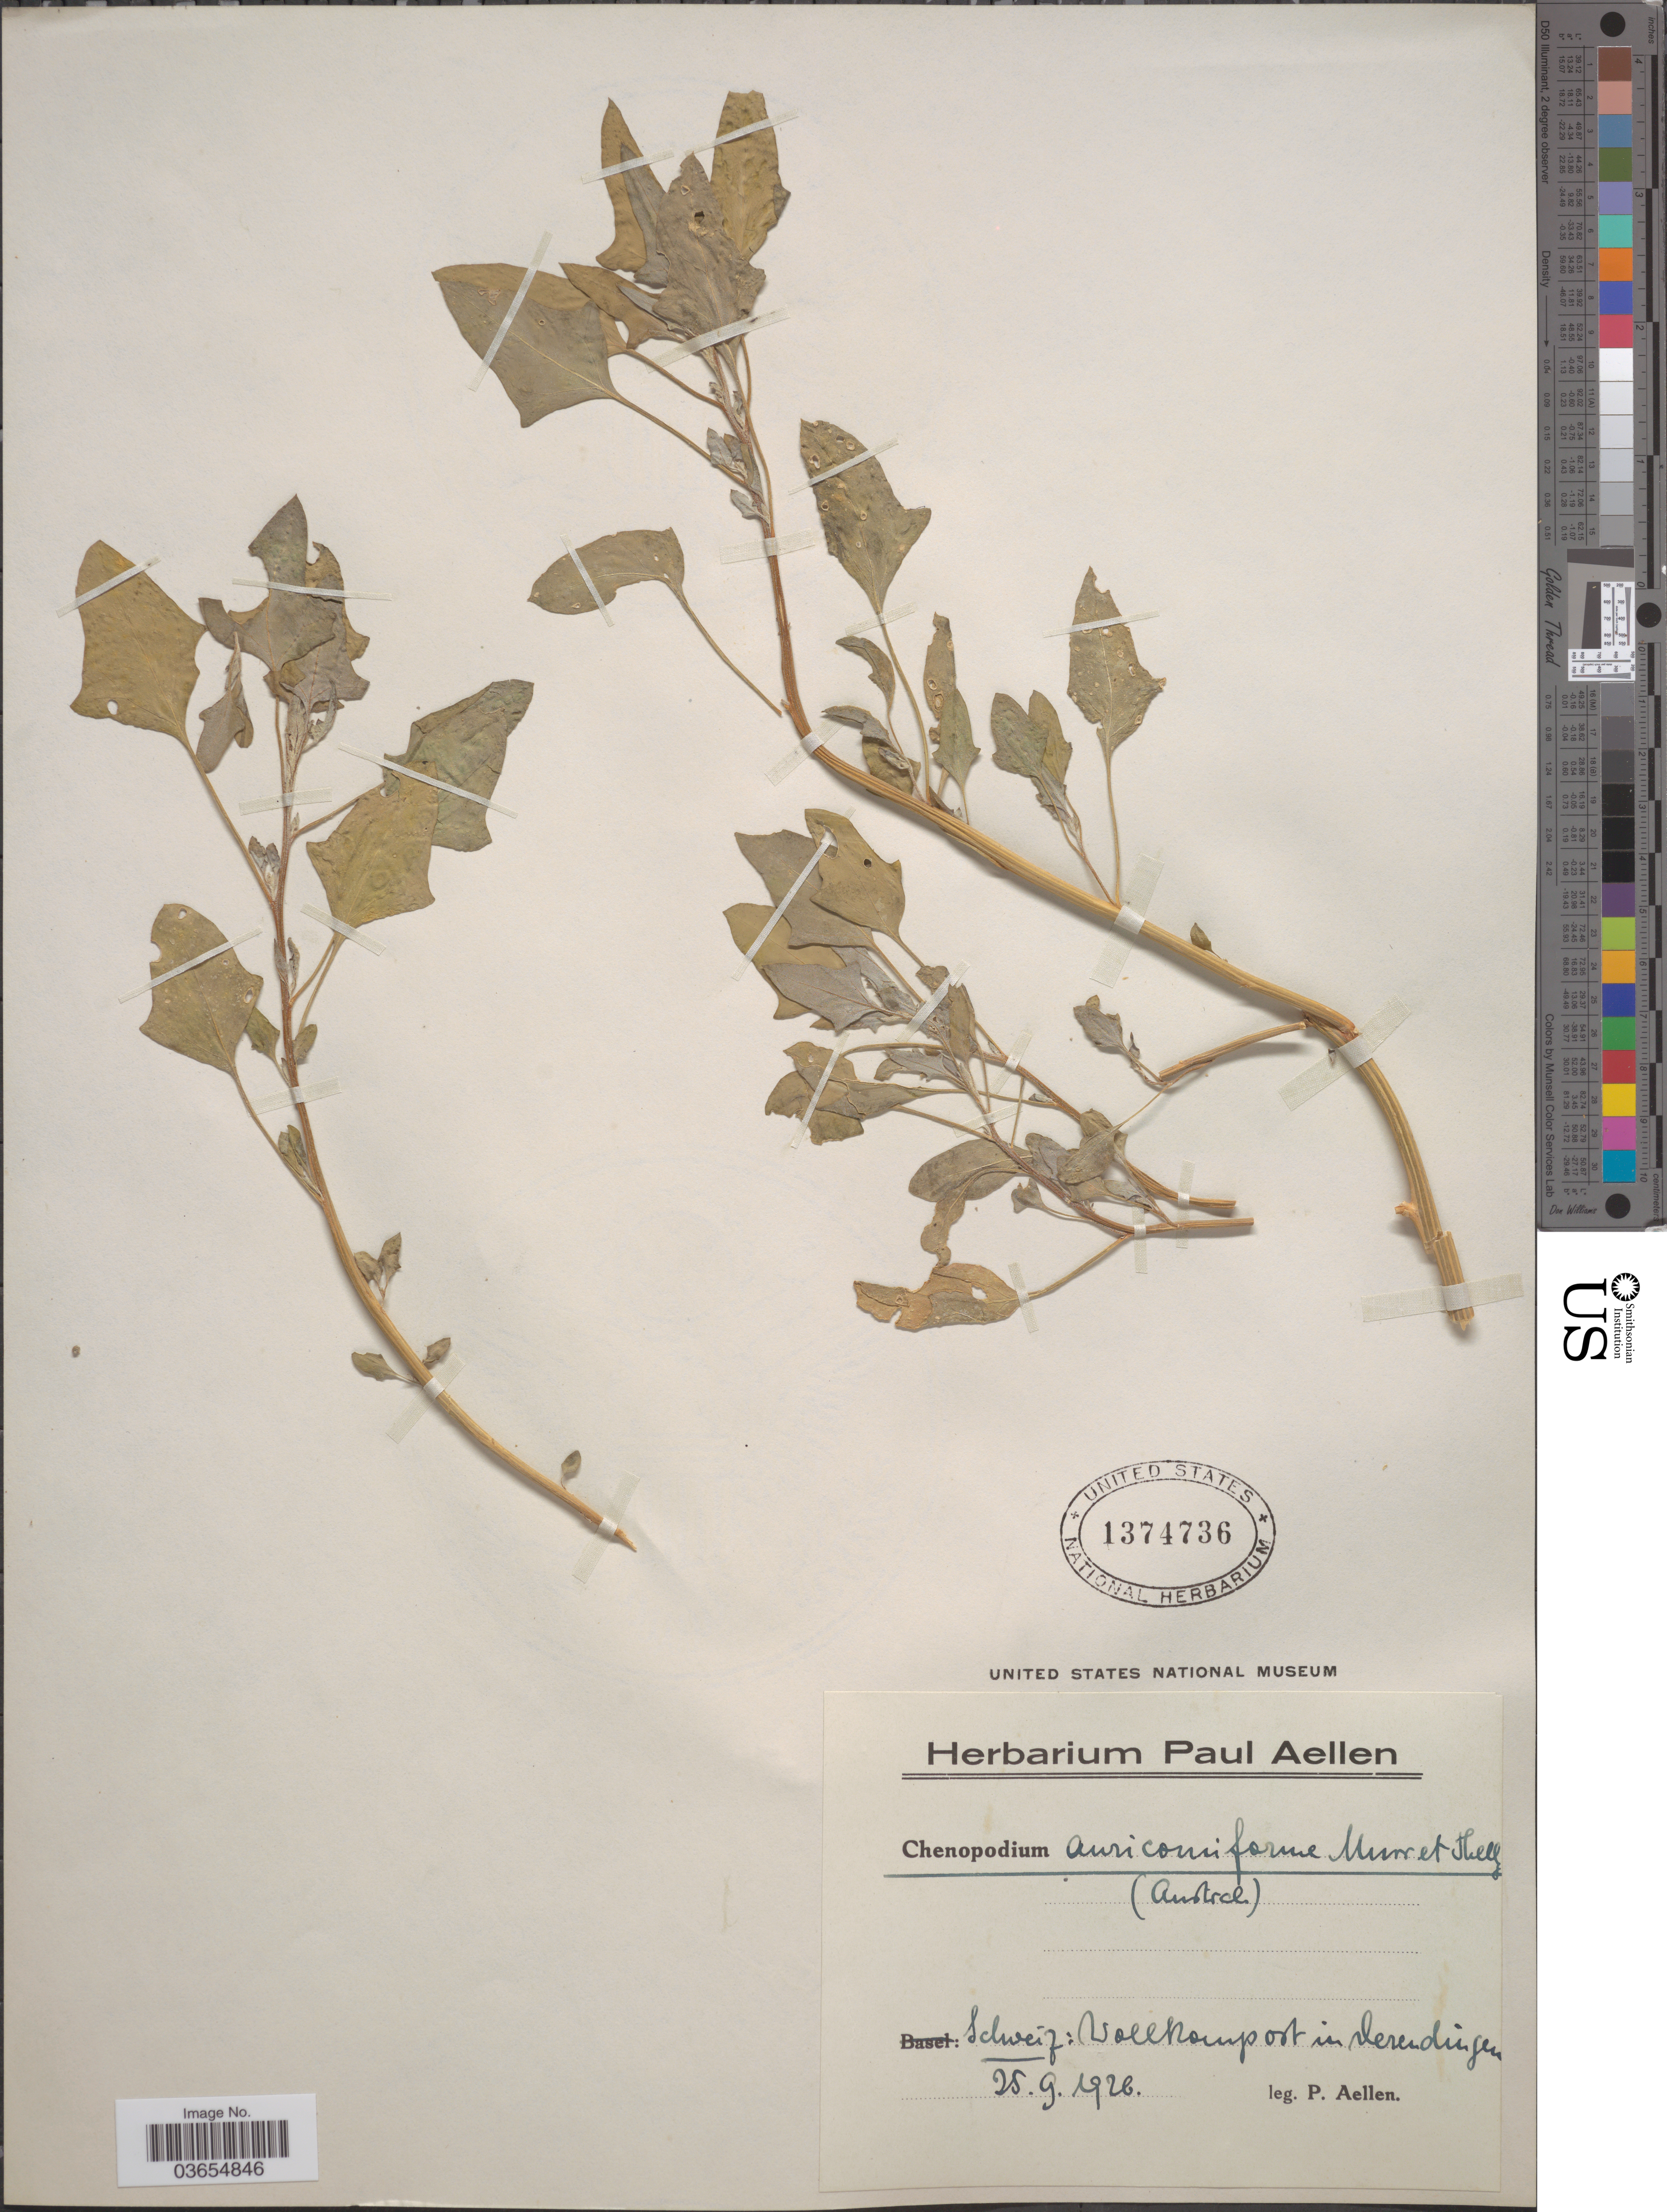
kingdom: Plantae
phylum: Tracheophyta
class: Magnoliopsida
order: Caryophyllales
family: Amaranthaceae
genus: Chenopodium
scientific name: Chenopodium auricomiforme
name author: Murr & Thellung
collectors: P. Aellen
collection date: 1926-09-25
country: Switzerland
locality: Schweiz: Wollkompost in Derendingen.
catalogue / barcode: US 1374736